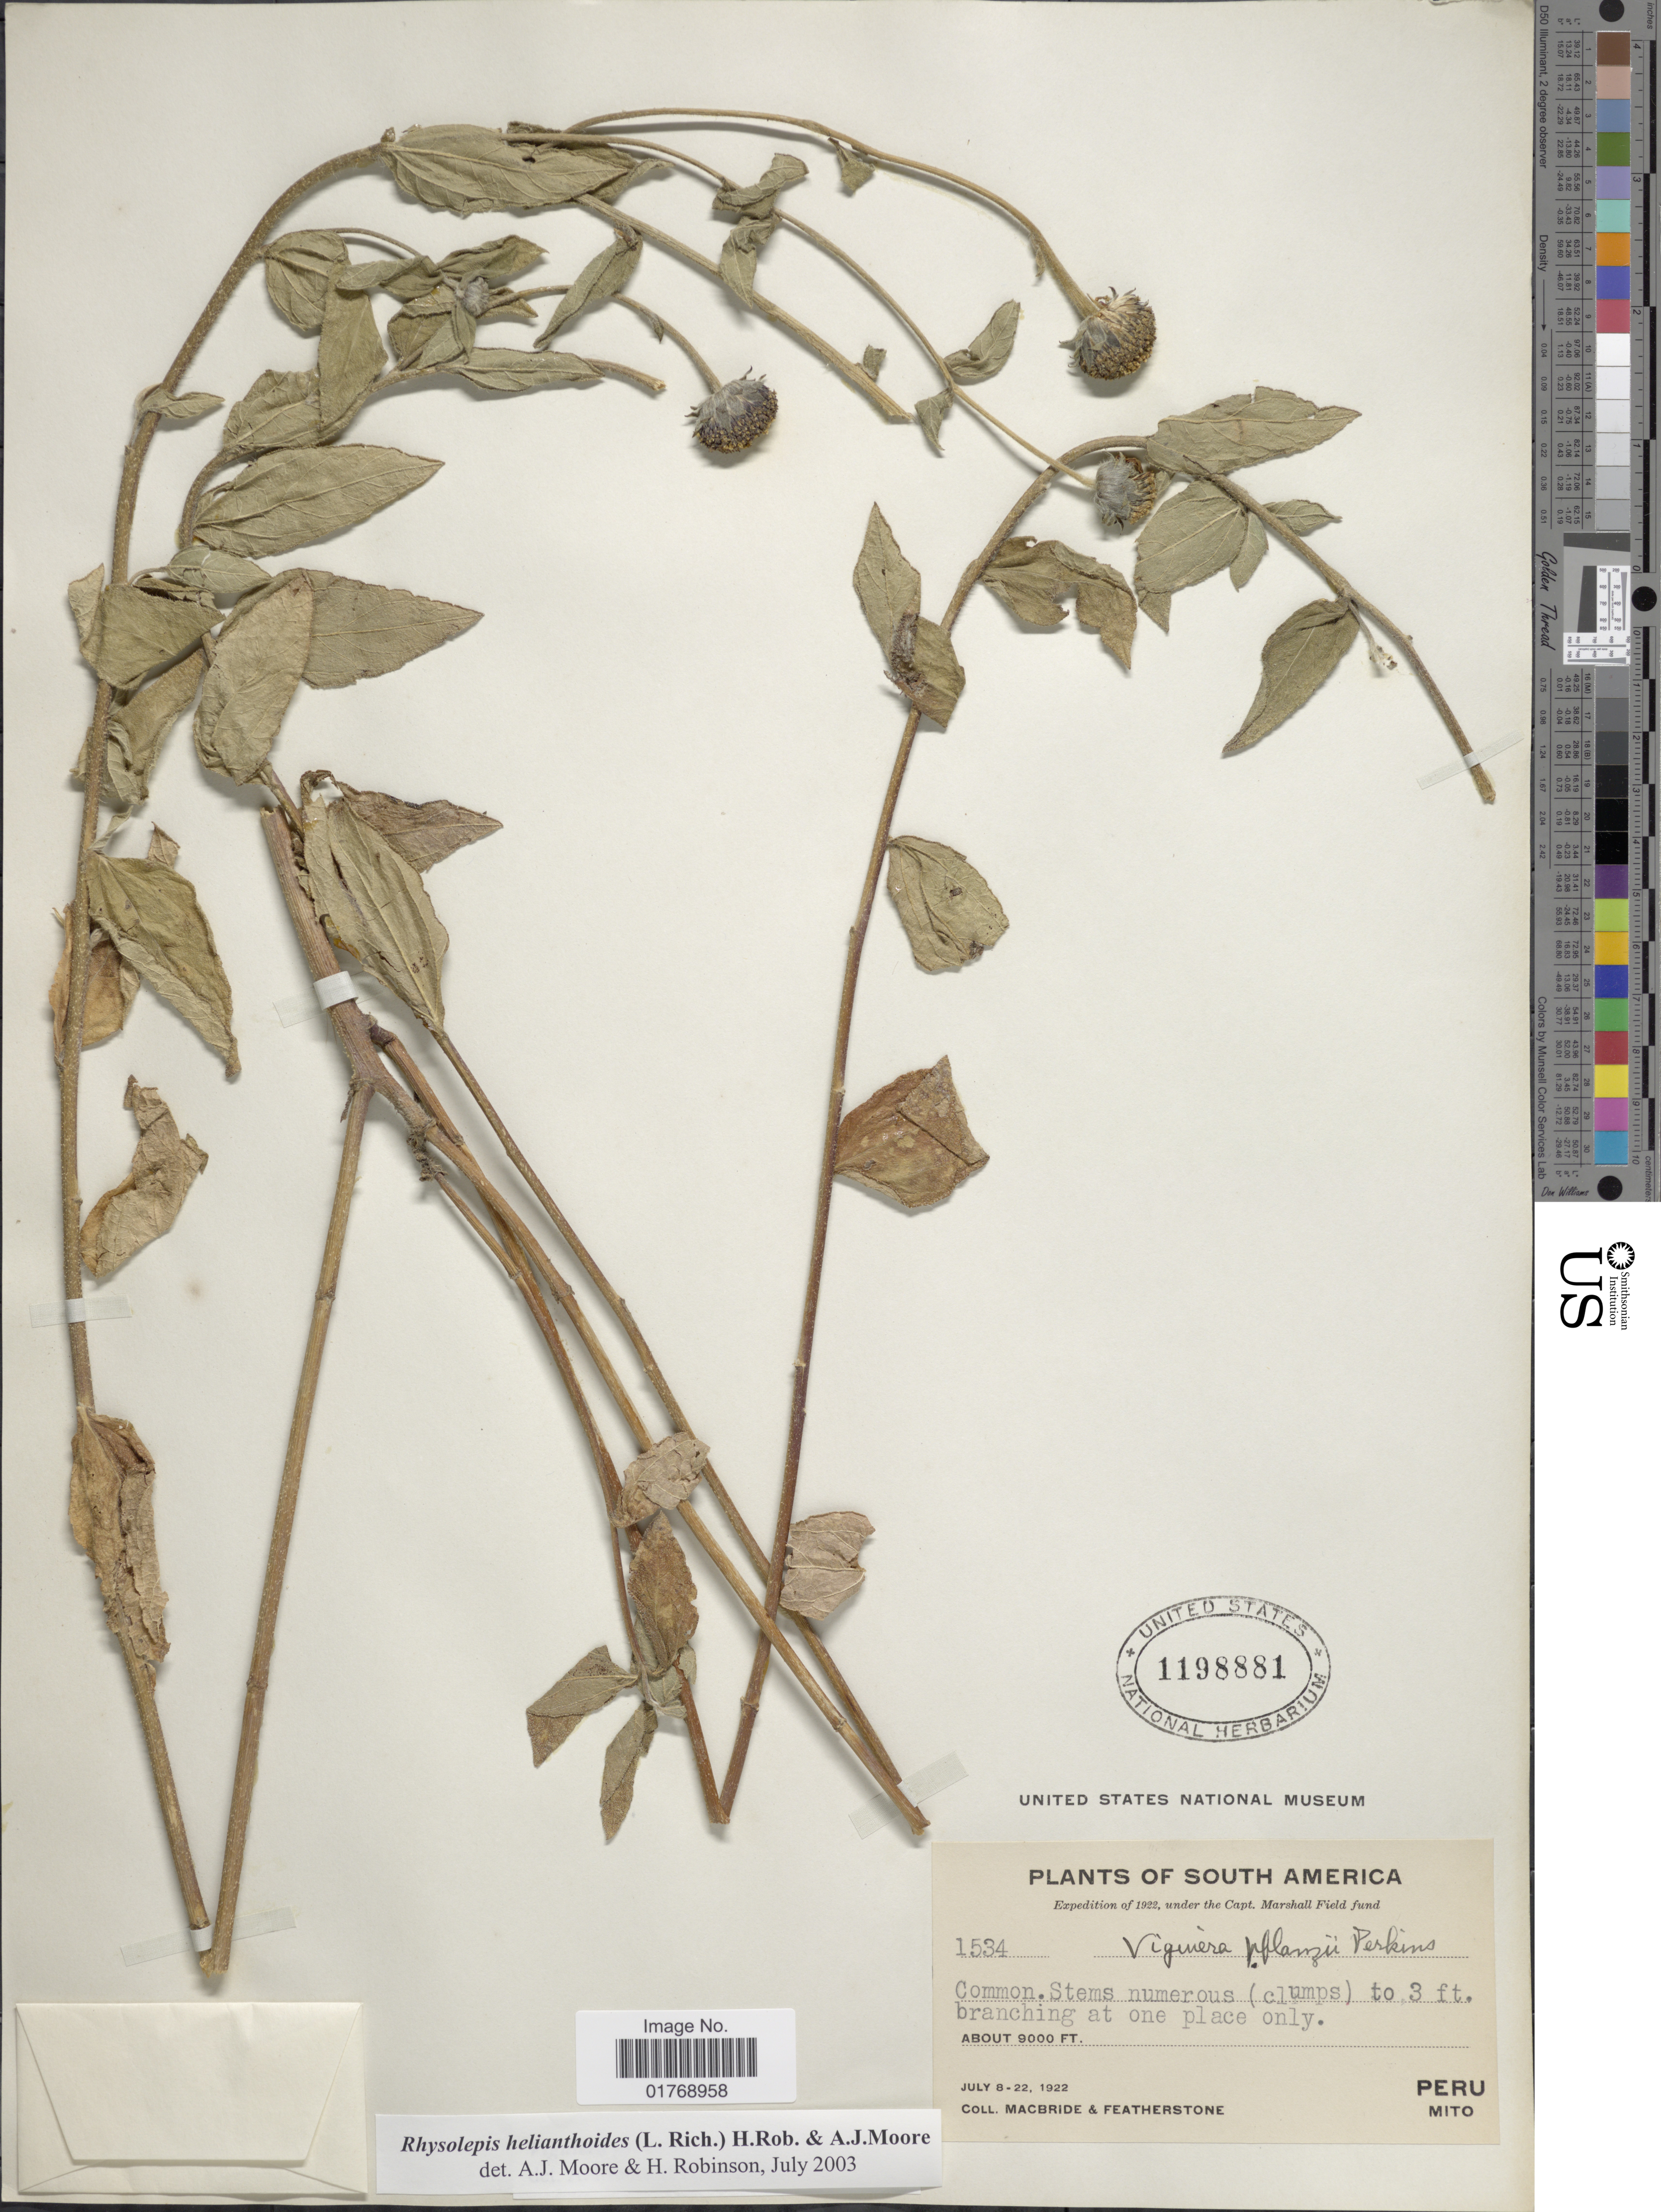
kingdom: Plantae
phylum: Tracheophyta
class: Magnoliopsida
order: Asterales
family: Asteraceae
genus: Viguiera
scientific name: Viguiera procumbens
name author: (Pers.) S.F. Blake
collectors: Macbride, -- & -. Featherstone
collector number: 1534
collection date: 1922-07-08/1922-07-22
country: Peru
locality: Common. Peru. Mito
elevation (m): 2743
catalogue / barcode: US 1198881